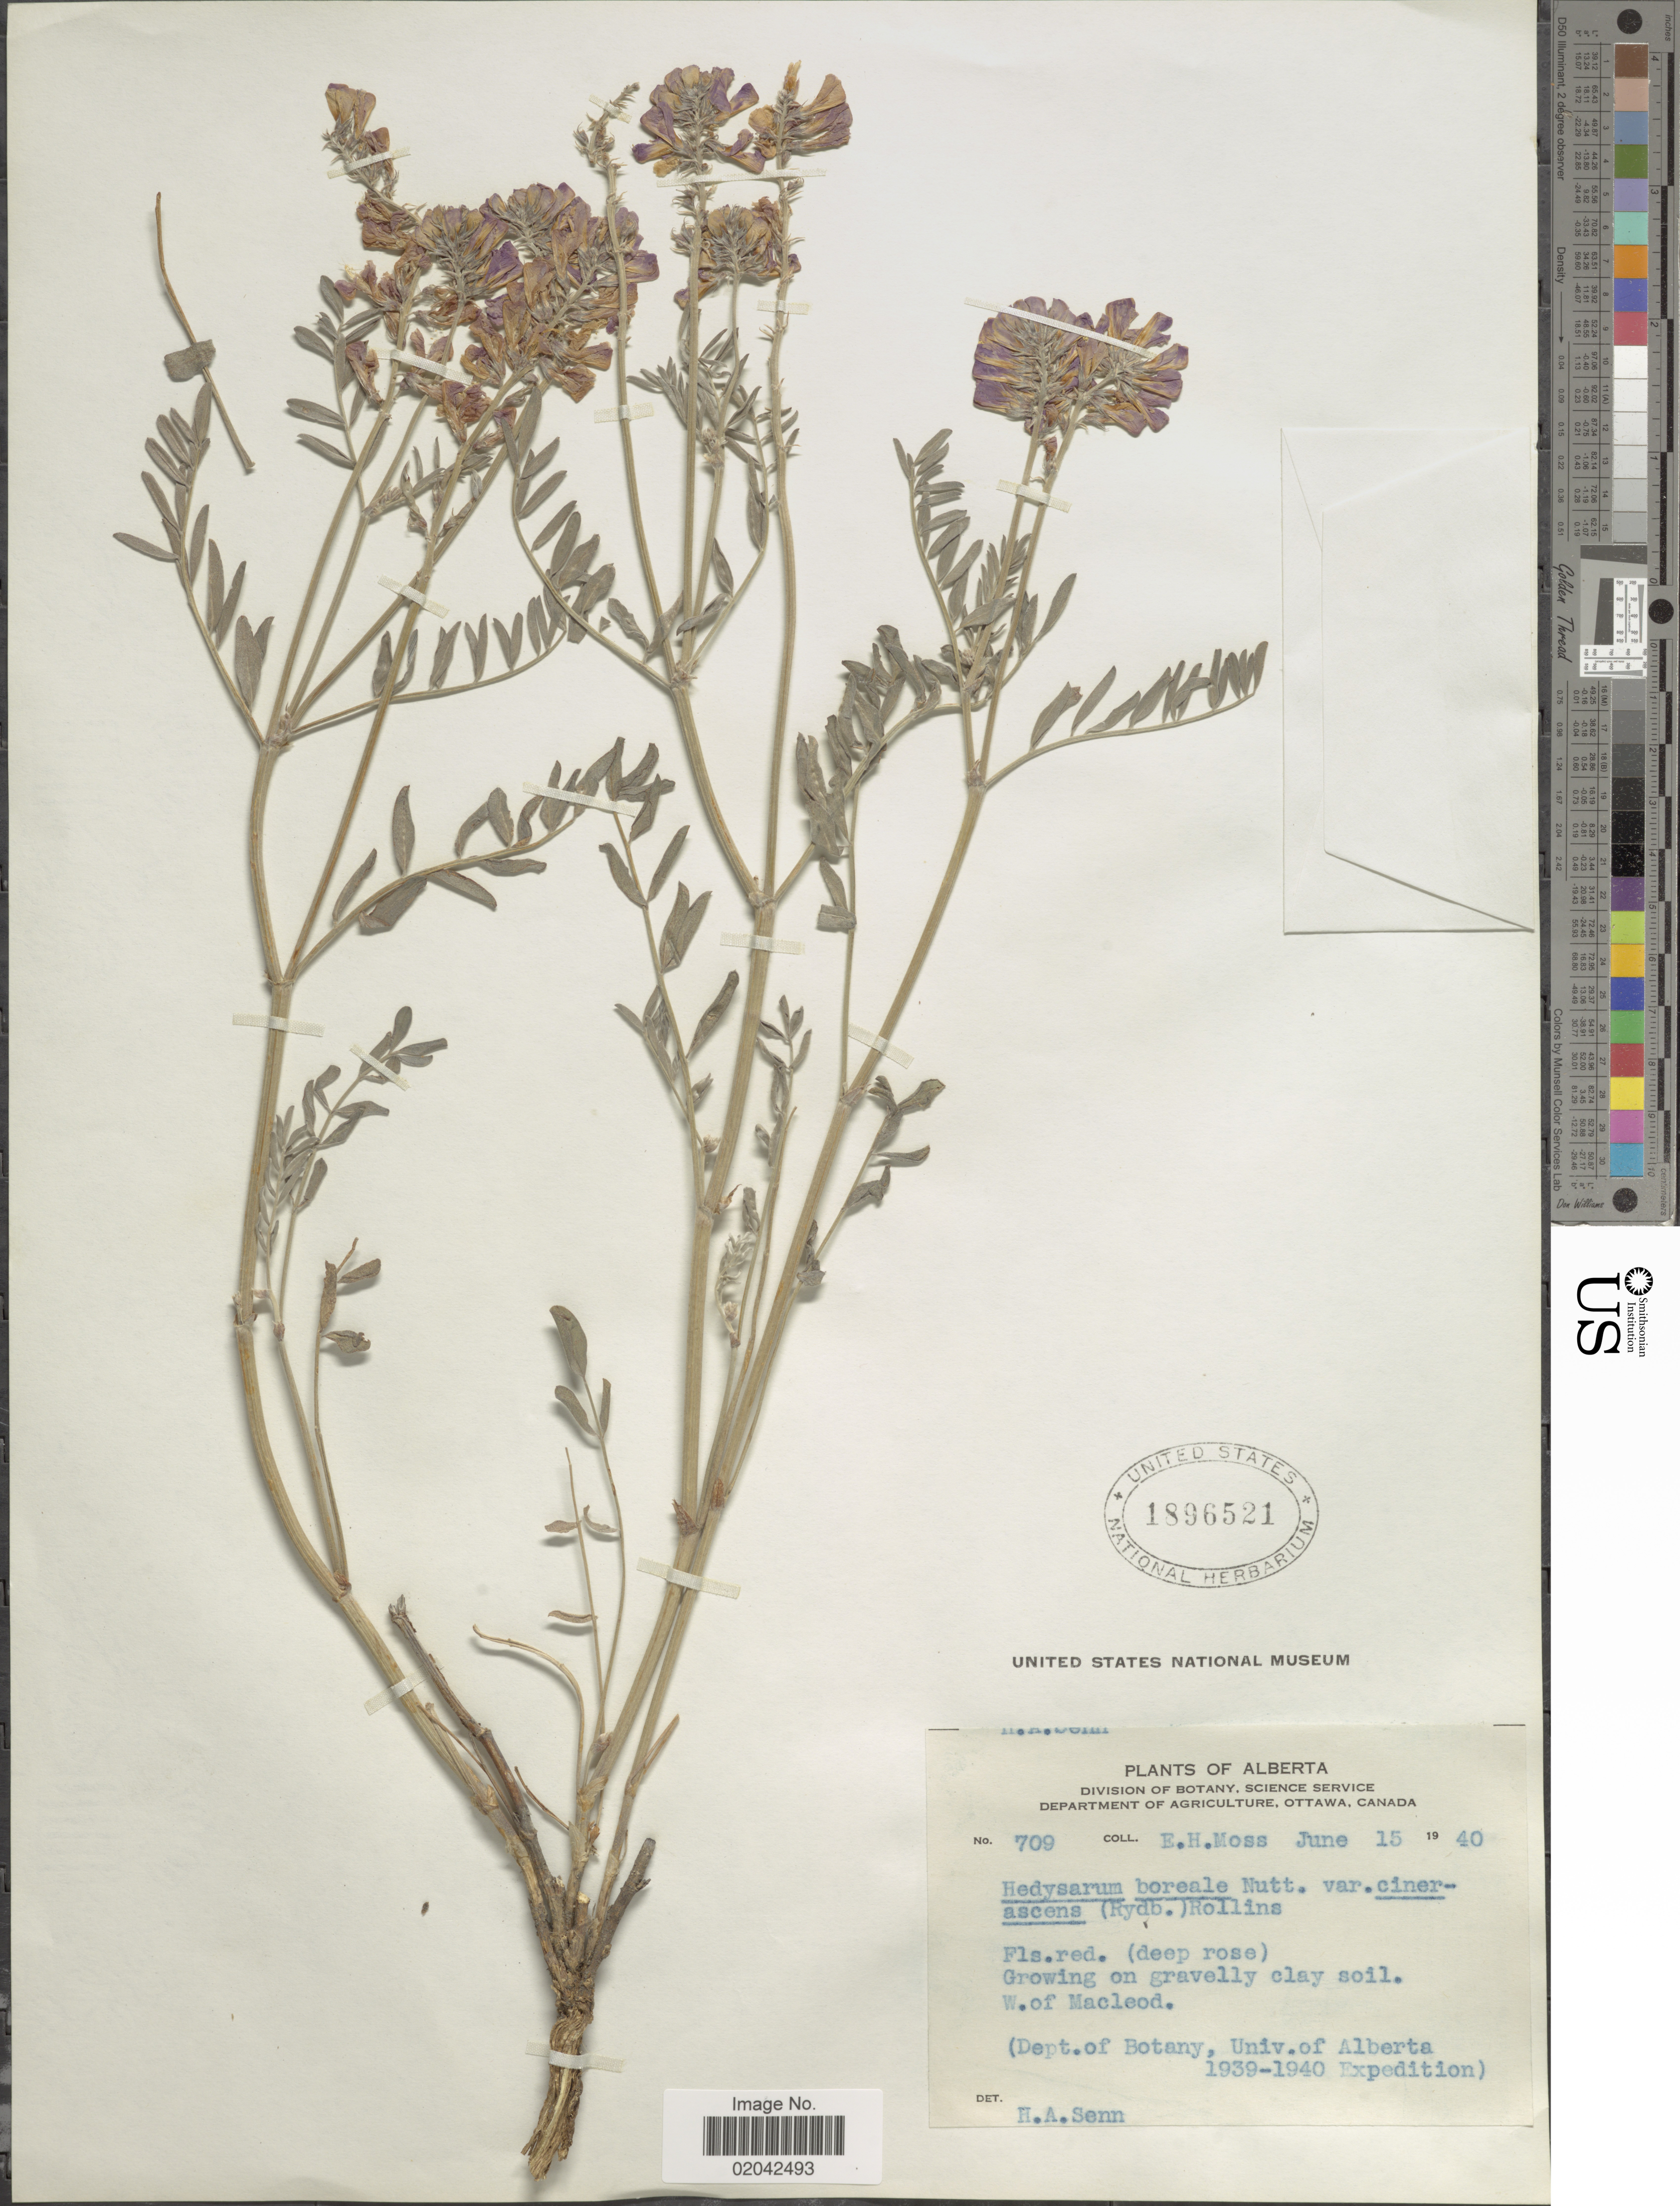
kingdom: Plantae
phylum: Tracheophyta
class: Magnoliopsida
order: Fabales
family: Fabaceae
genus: Hedysarum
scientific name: Hedysarum boreale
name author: Nutt.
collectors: E. Moss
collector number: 709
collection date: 1940-06-15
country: Canada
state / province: Alberta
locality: W of Macleod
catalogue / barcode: US 1896521